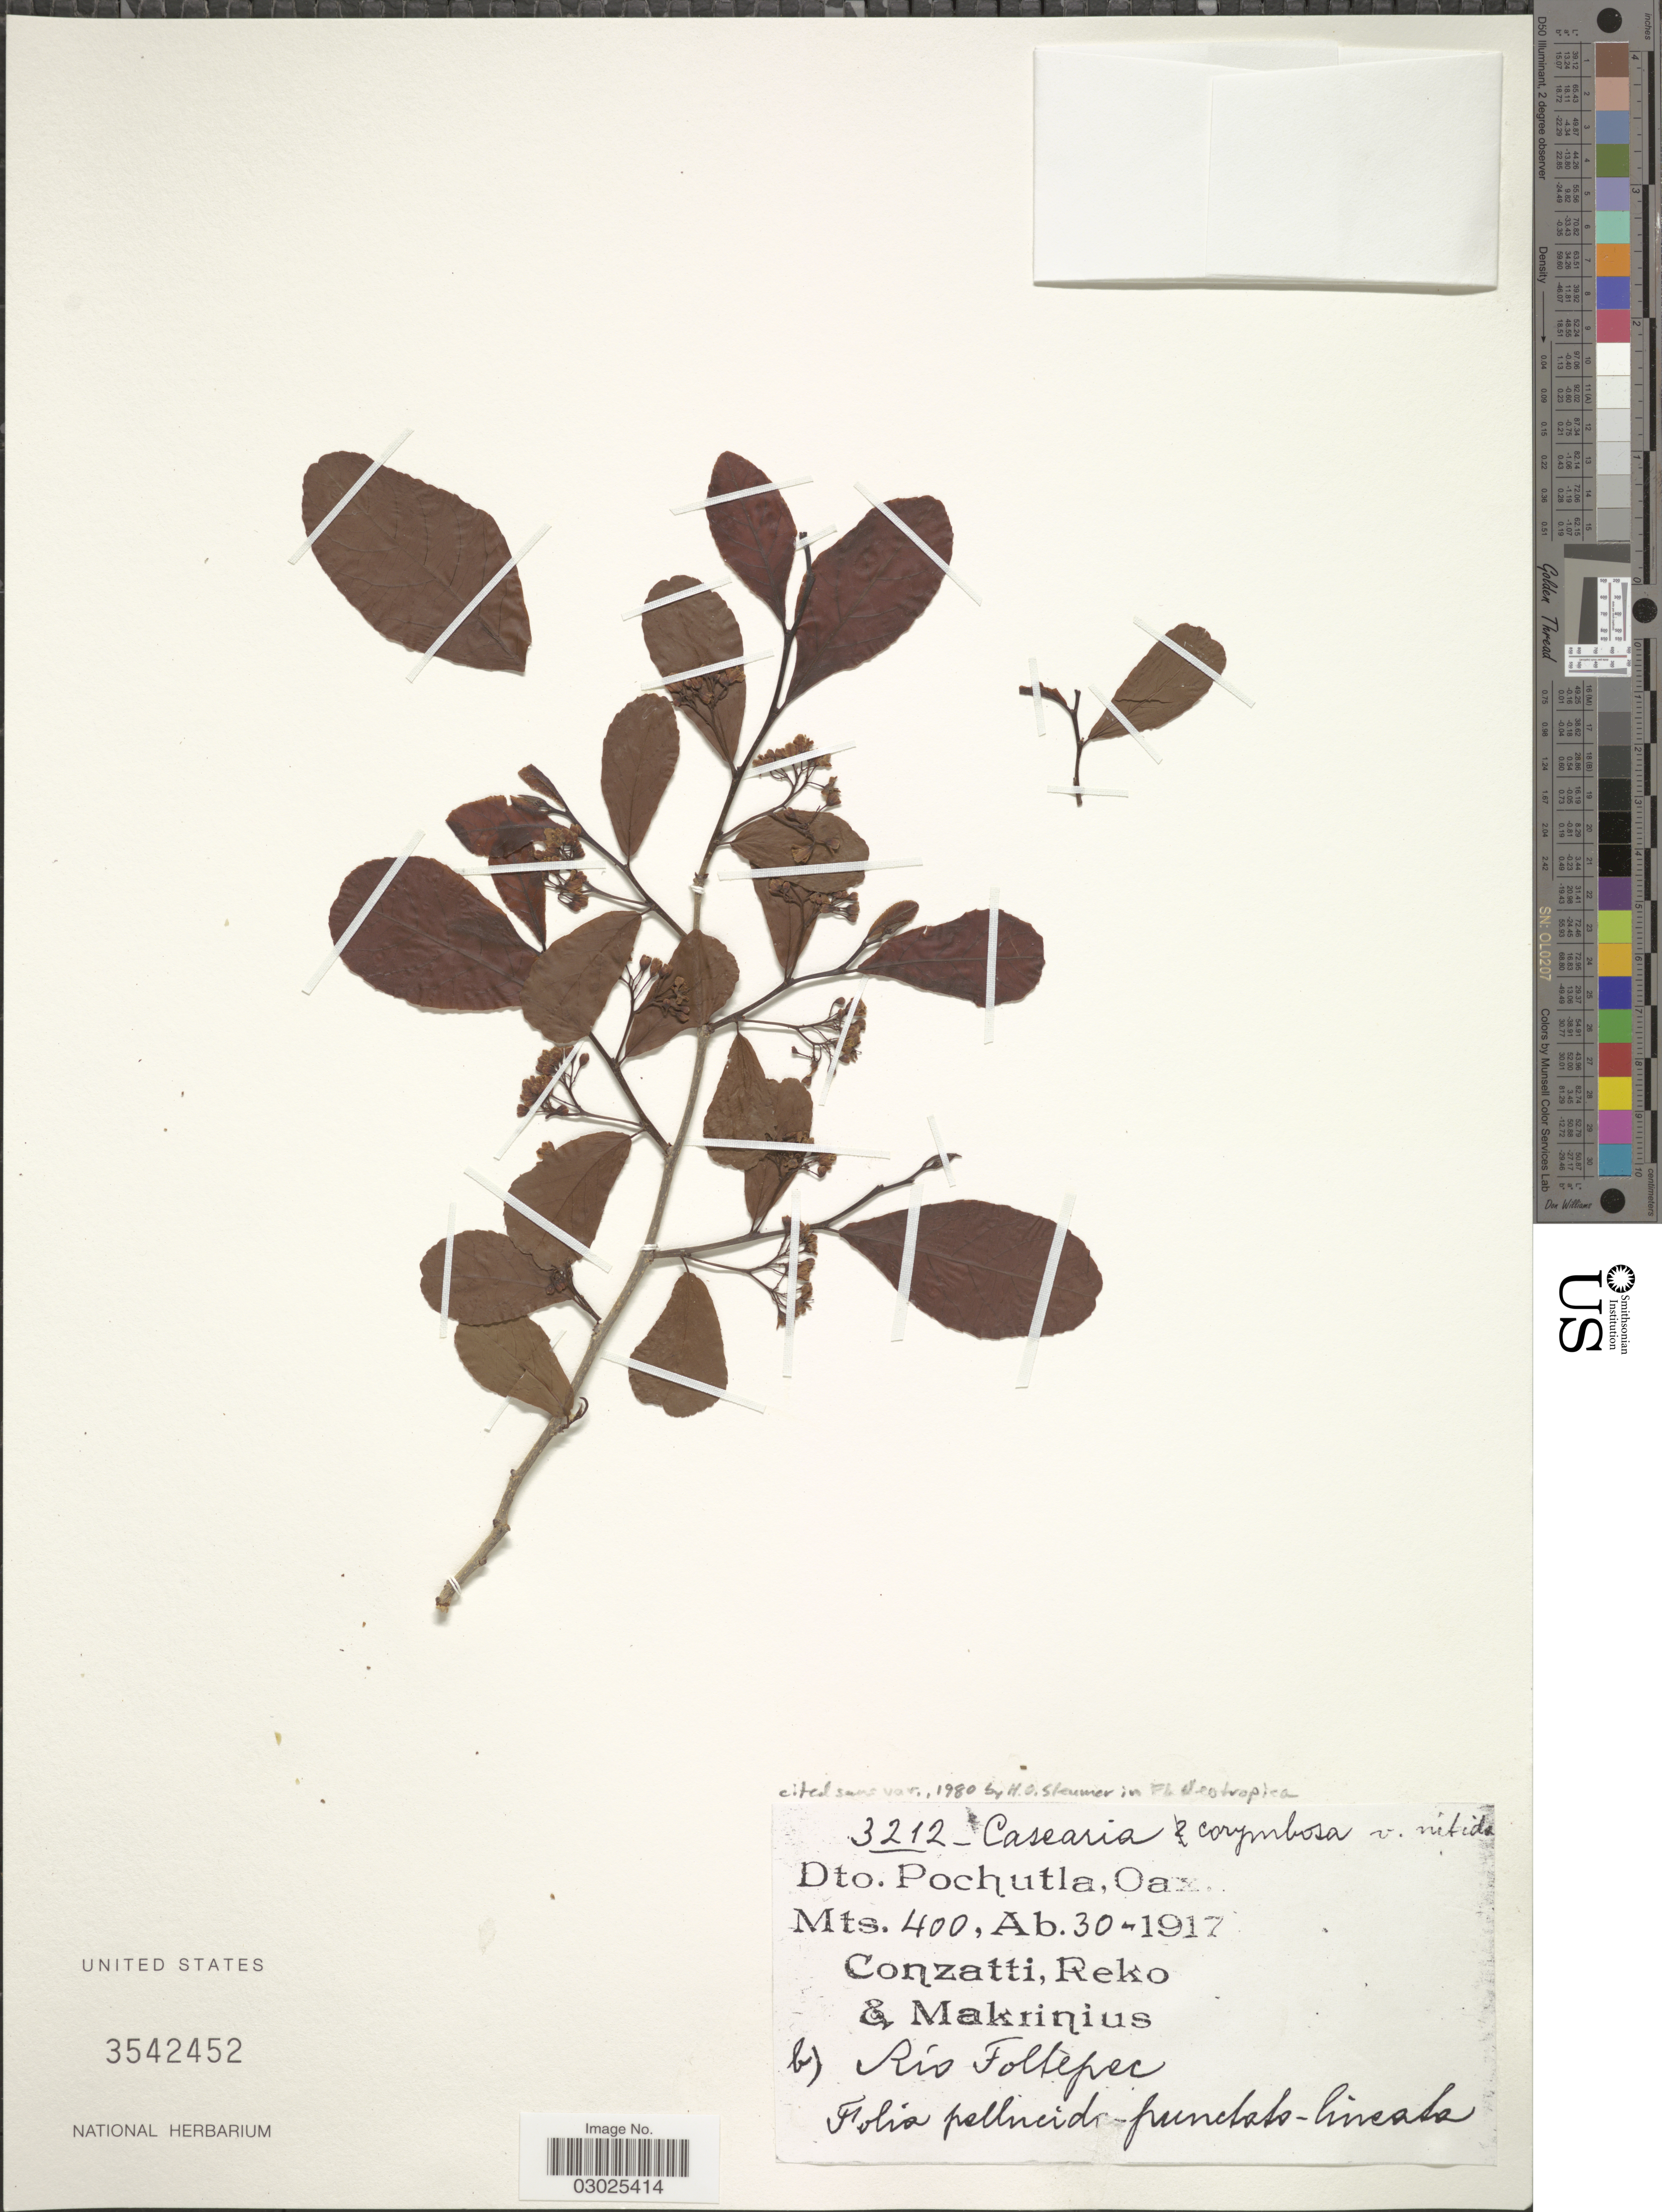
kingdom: Plantae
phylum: Tracheophyta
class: Magnoliopsida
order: Malpighiales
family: Salicaceae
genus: Casearia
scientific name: Casearia corymbosa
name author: Kunth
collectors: Conzatti, --, -. Reko & -. Makrinius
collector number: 3212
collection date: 1917-04-30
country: Mexico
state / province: Oaxaca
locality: Dto. Pochutla. Río Foltepec.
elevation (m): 400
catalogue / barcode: US 3542452